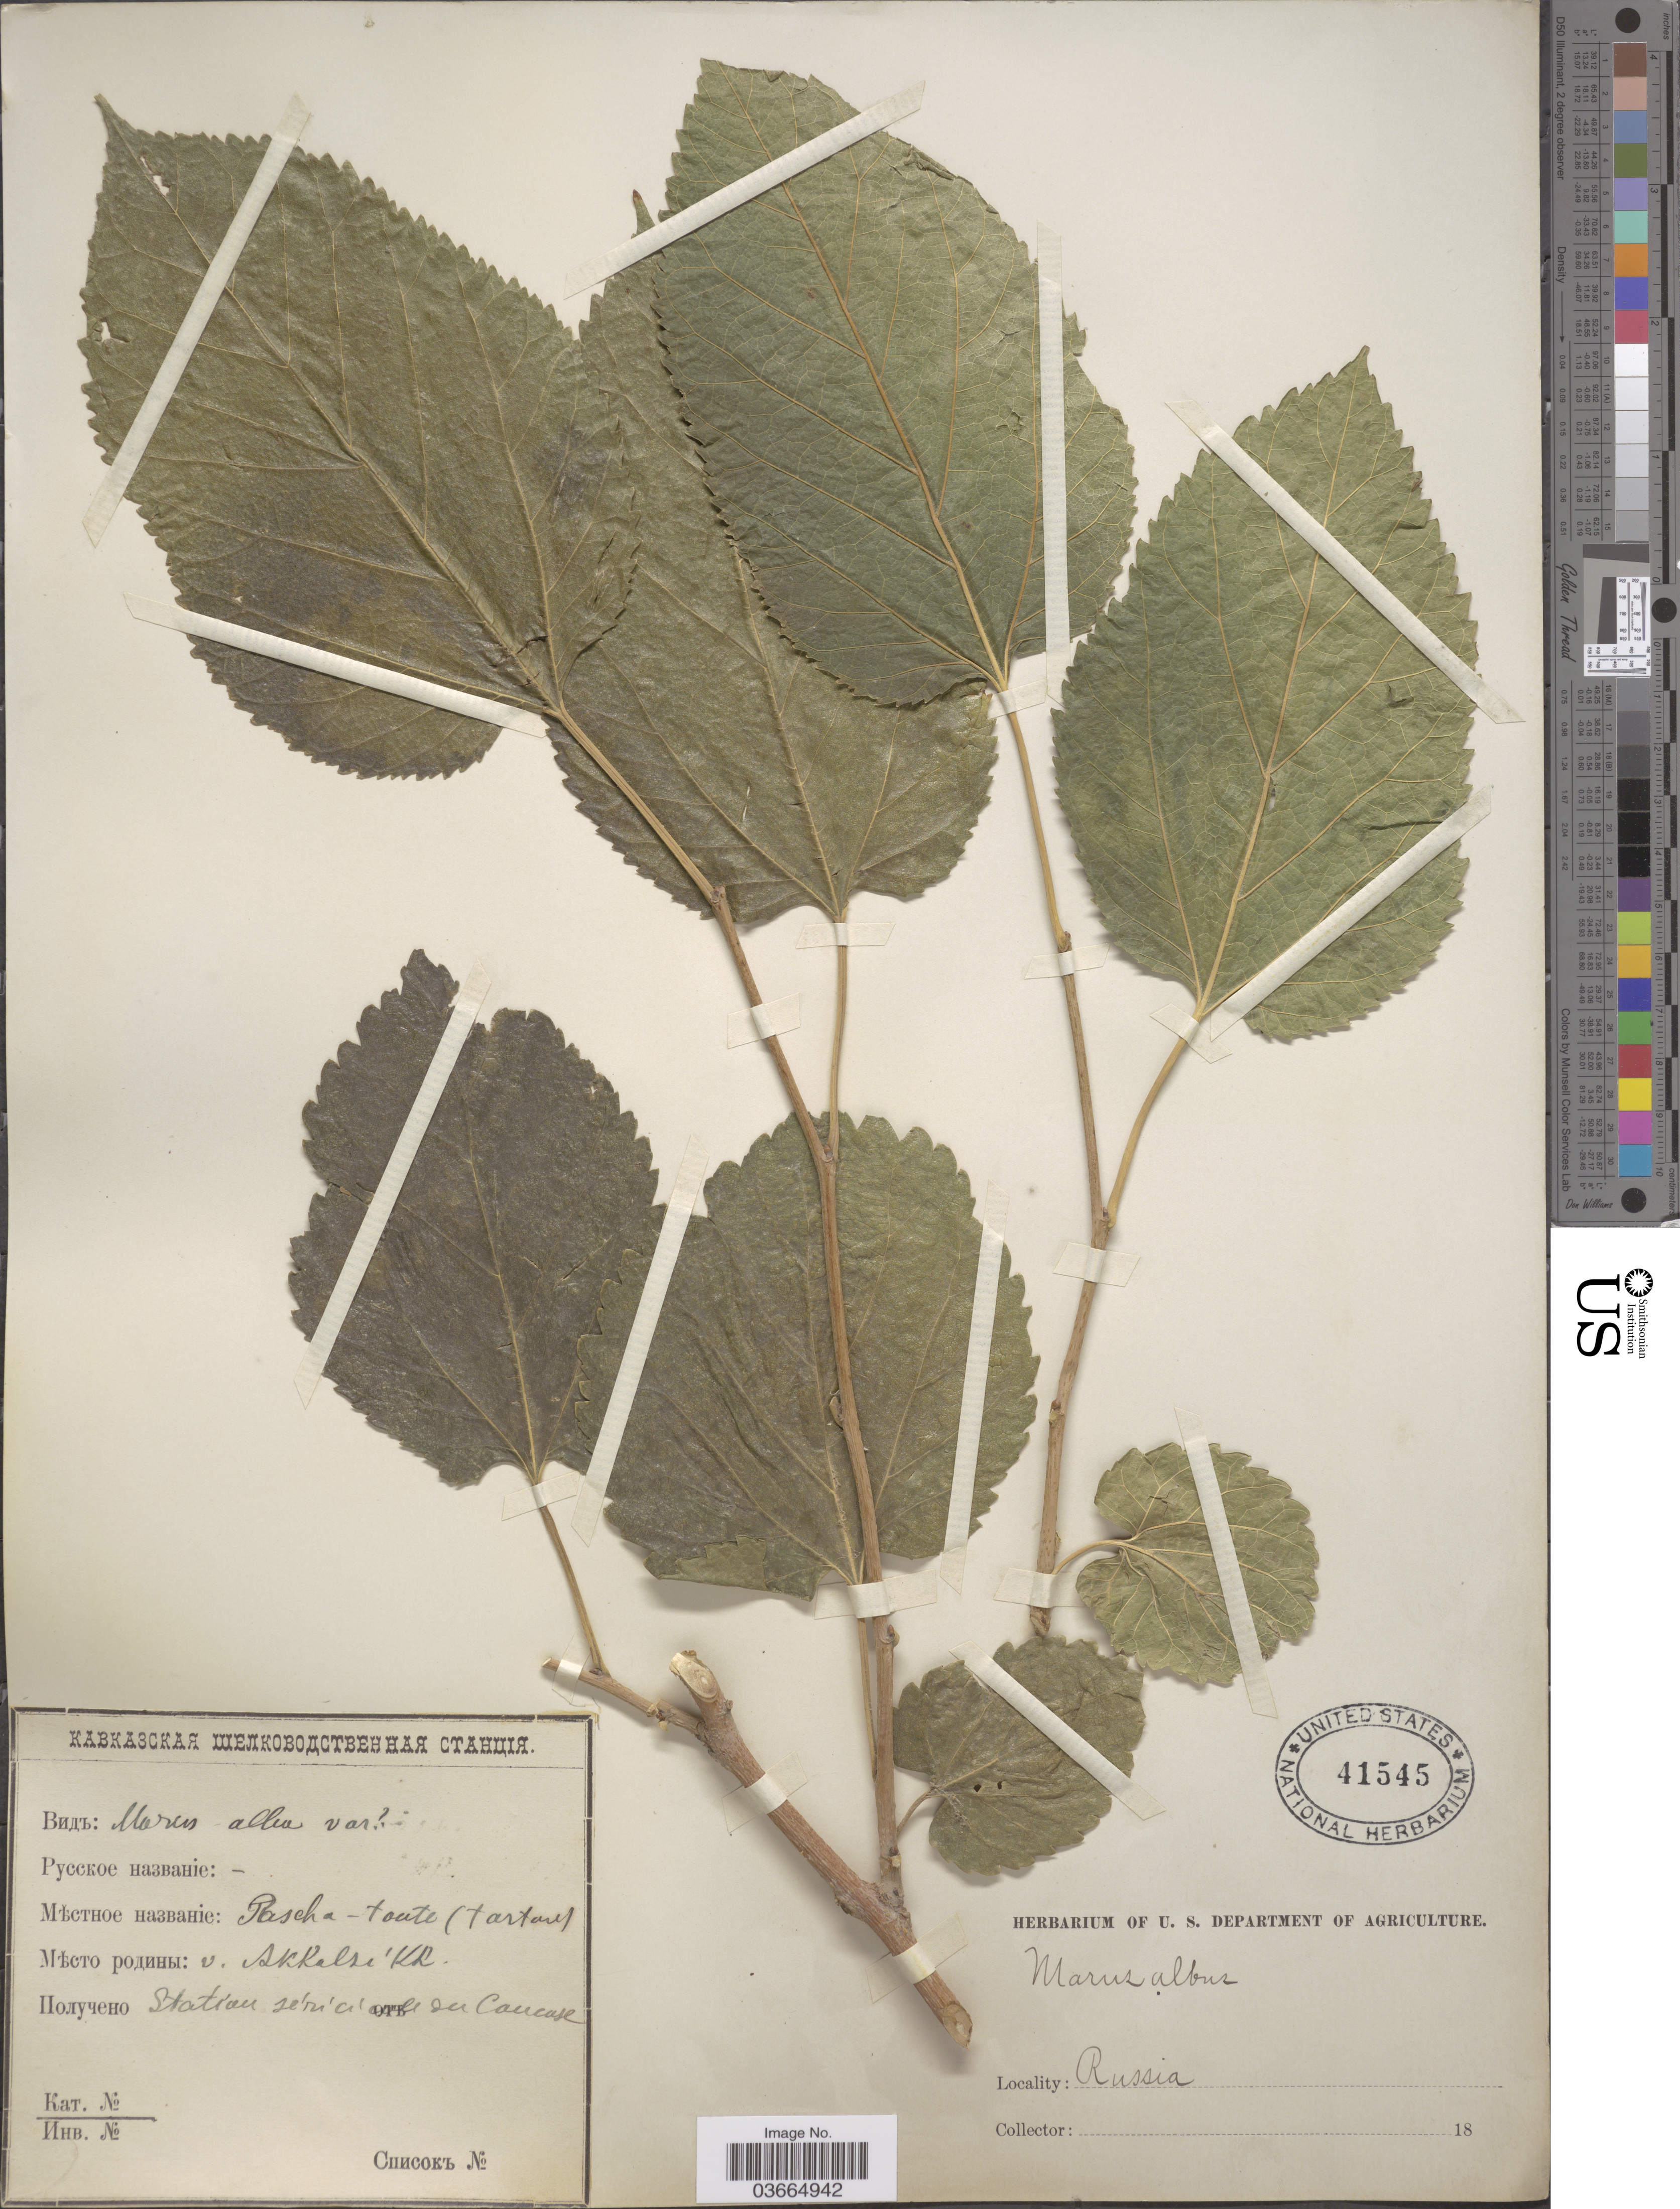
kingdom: Plantae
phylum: Tracheophyta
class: Magnoliopsida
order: Rosales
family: Moraceae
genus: Morus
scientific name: Morus alba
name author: L.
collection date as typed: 18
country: Russian Federation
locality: X v. Akkelze'KL*. X Station se'rící de* du caucase.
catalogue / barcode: US 41545